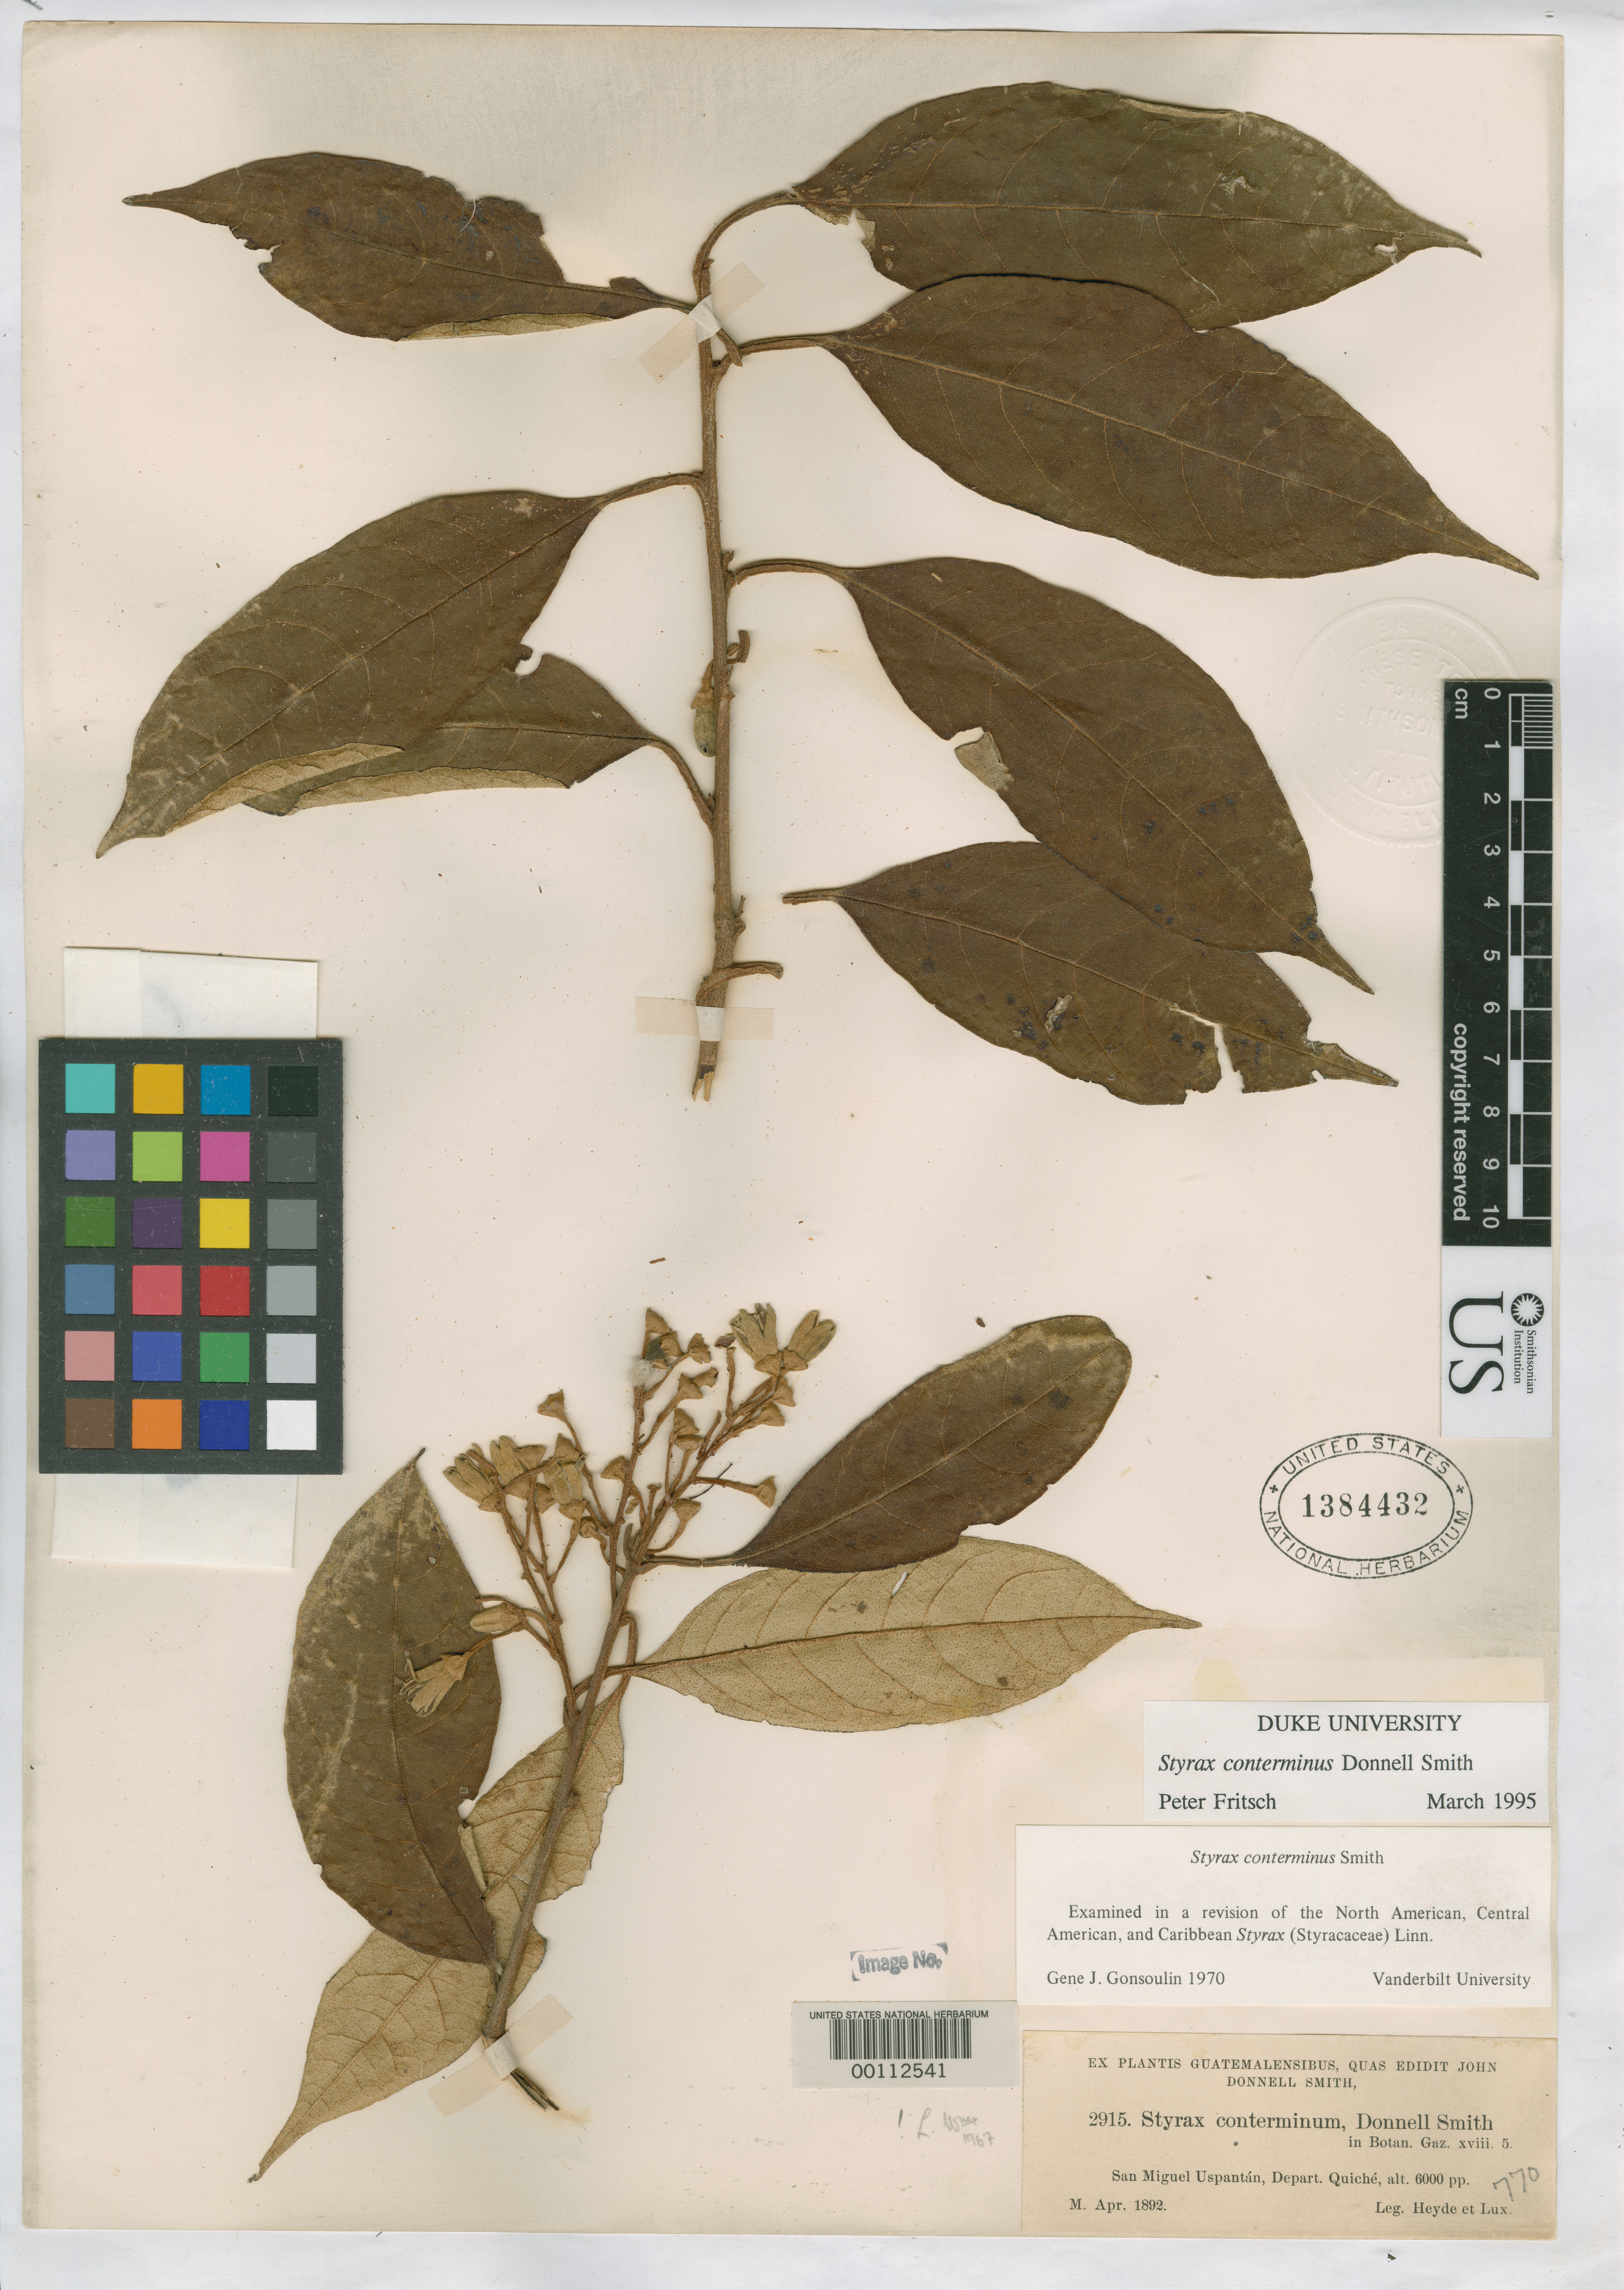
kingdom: Plantae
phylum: Tracheophyta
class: Magnoliopsida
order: Ericales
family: Styracaceae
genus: Styrax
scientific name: Styrax conterminus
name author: Donn. Sm.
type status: Holotype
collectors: E. T. Heyde & E. Lux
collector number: J.D.S. 2915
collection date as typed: Apr 1892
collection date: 1892-04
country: Guatemala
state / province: El Quiché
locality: San Miguel Uspantán; alt. 6000 pp.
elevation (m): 1829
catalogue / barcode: US 1384432